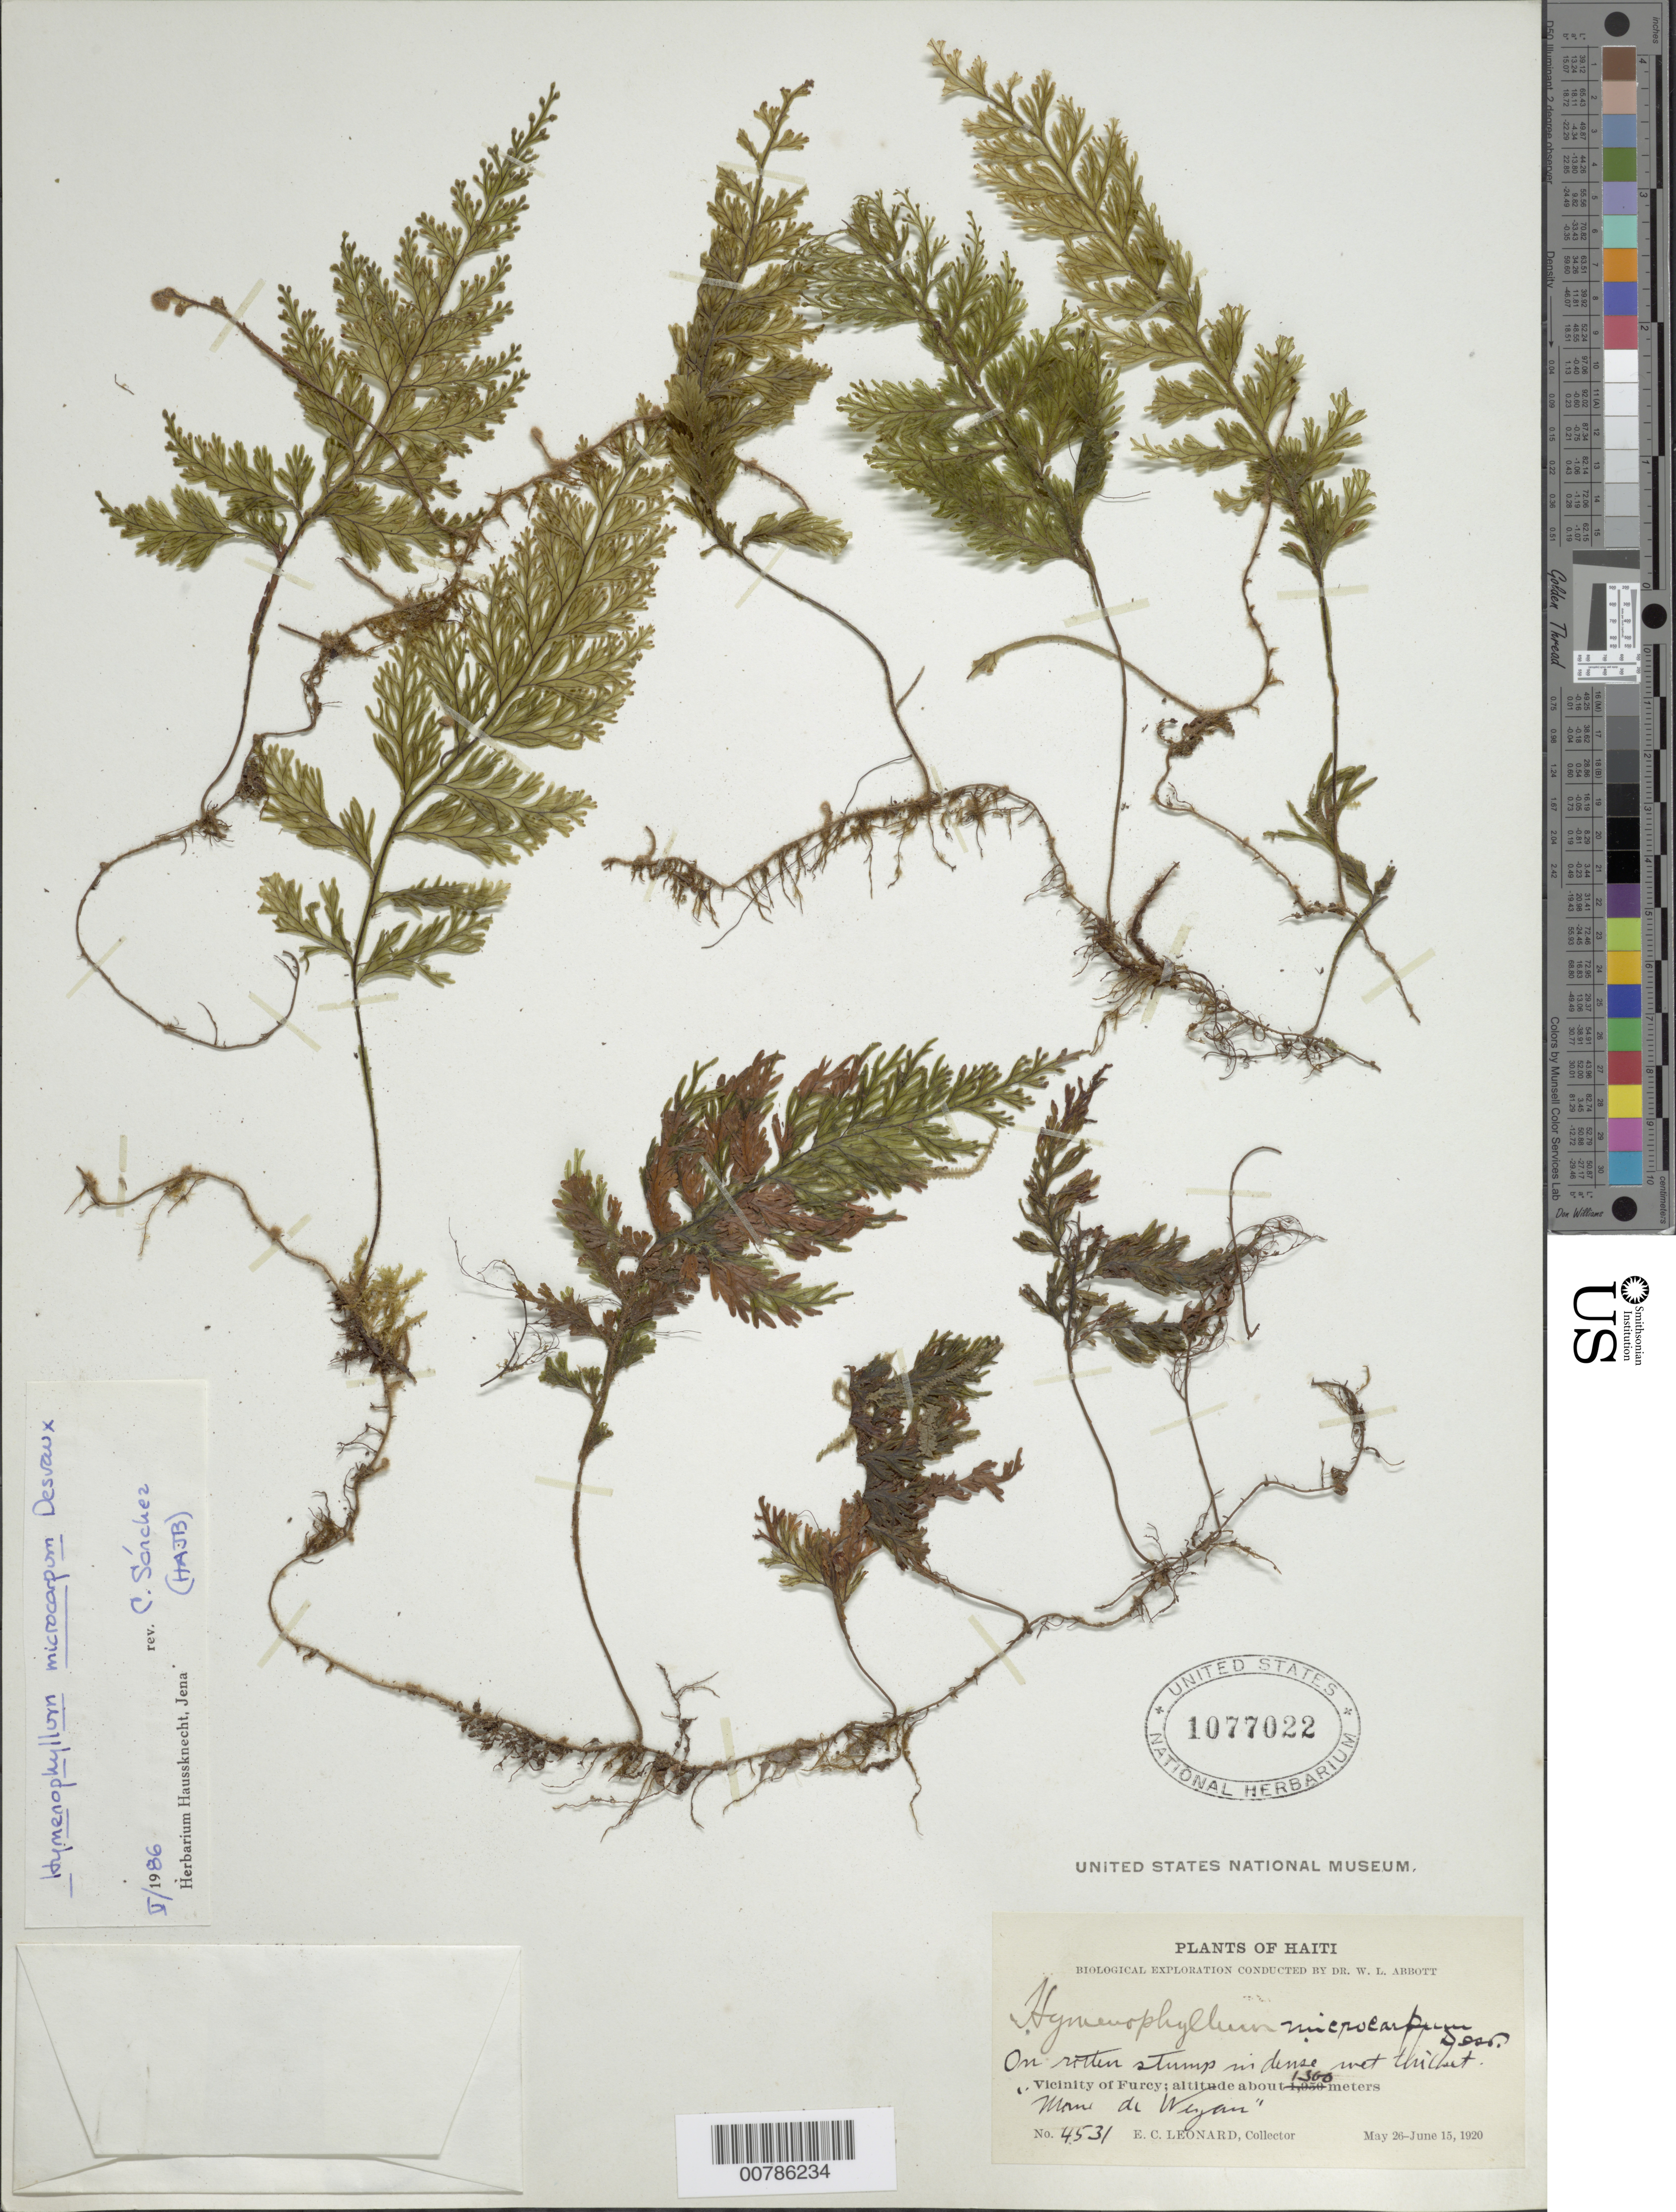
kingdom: Plantae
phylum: Tracheophyta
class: Polypodiopsida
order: Hymenophyllales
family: Hymenophyllaceae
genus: Hymenophyllum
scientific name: Hymenophyllum microcarpum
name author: (Desv.) Lellinger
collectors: E. C. Leonard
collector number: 4531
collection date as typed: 26 May 1920 15 Jun 1920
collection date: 1920-05-26/1920-06-15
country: Haiti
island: Hispaniola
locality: Furcy, vicinity; Morne de Weyan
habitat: On rotten stump in dense wet thicket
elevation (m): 1300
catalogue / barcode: US 1077022